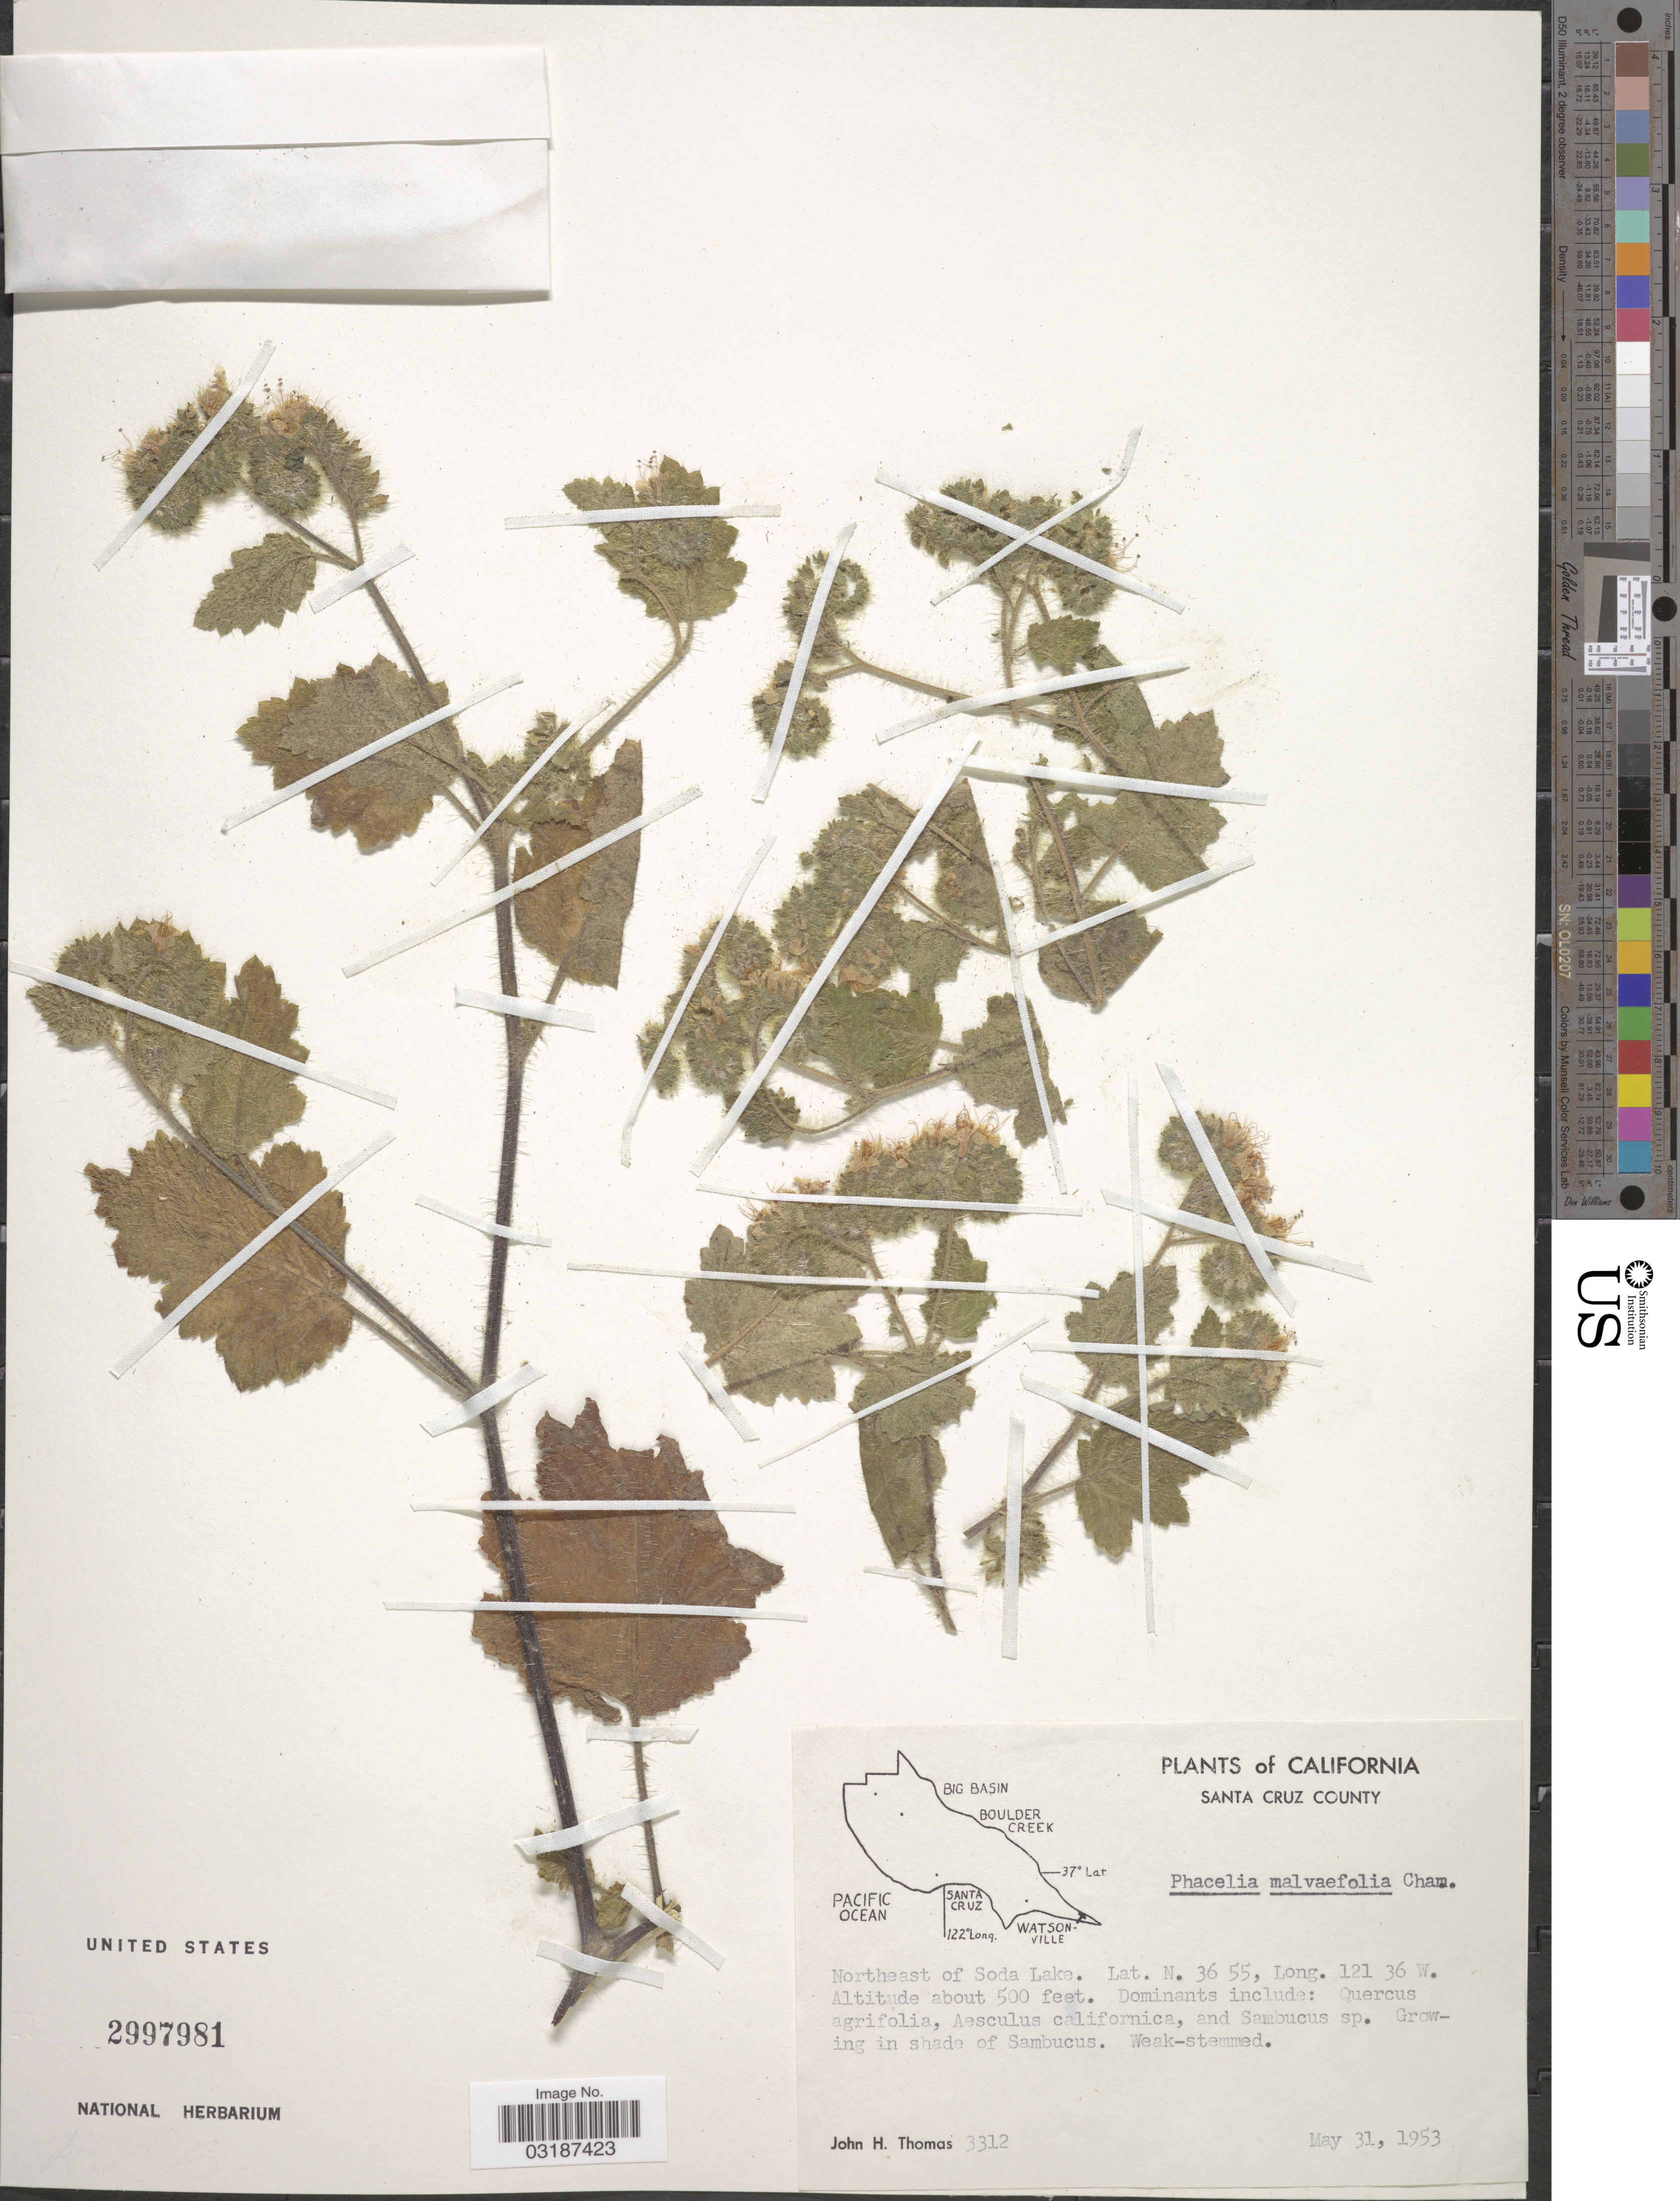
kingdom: Plantae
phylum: Tracheophyta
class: Magnoliopsida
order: Boraginales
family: Hydrophyllaceae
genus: Phacelia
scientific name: Phacelia malvifolia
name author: Cham.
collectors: J. H. Thomas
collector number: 3312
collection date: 1953-05-31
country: United States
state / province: California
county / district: Santa Cruz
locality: Santa Cruz County. Northeast of Soda Lake.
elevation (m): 152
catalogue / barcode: US 2997981